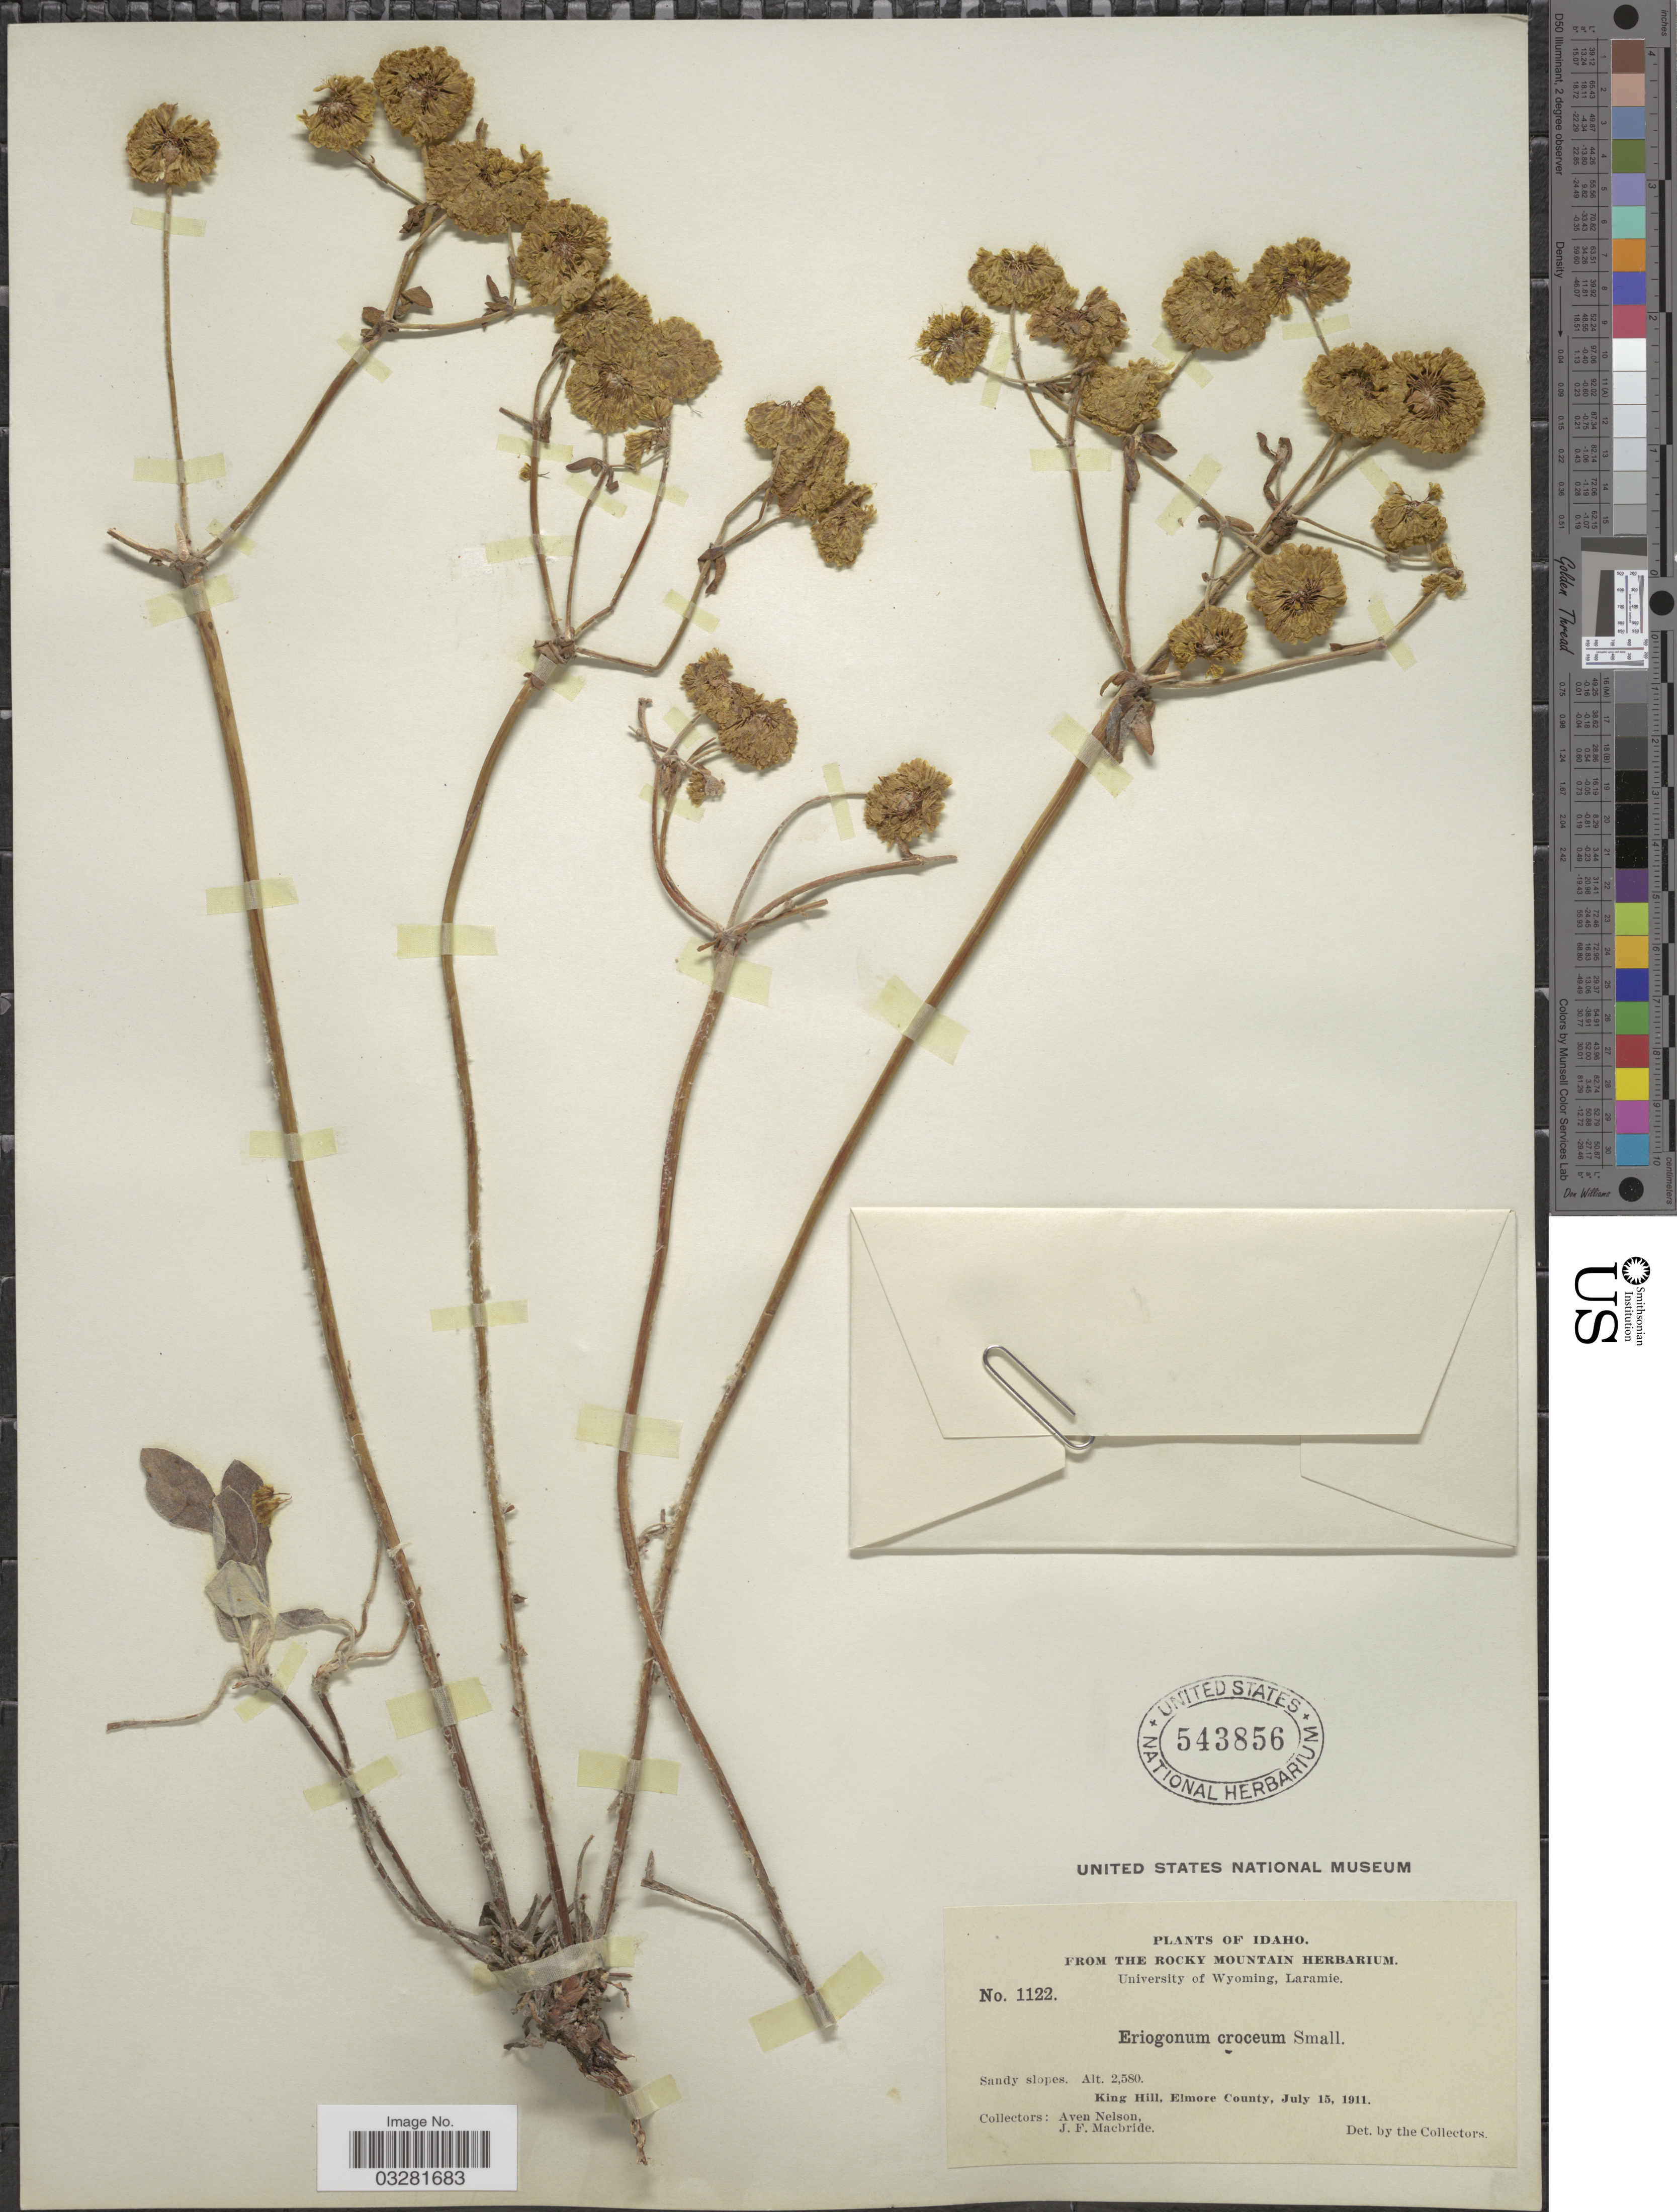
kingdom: Plantae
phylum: Tracheophyta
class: Magnoliopsida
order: Caryophyllales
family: Polygonaceae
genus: Eriogonum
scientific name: Eriogonum umbellatum var. stellatum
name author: (Benth.) M.E. Jones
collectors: A. Nelson & J. F. Macbride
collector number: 1122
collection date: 1911-07-15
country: United States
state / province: Idaho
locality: King Hill, Elmore County.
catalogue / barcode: US 543856